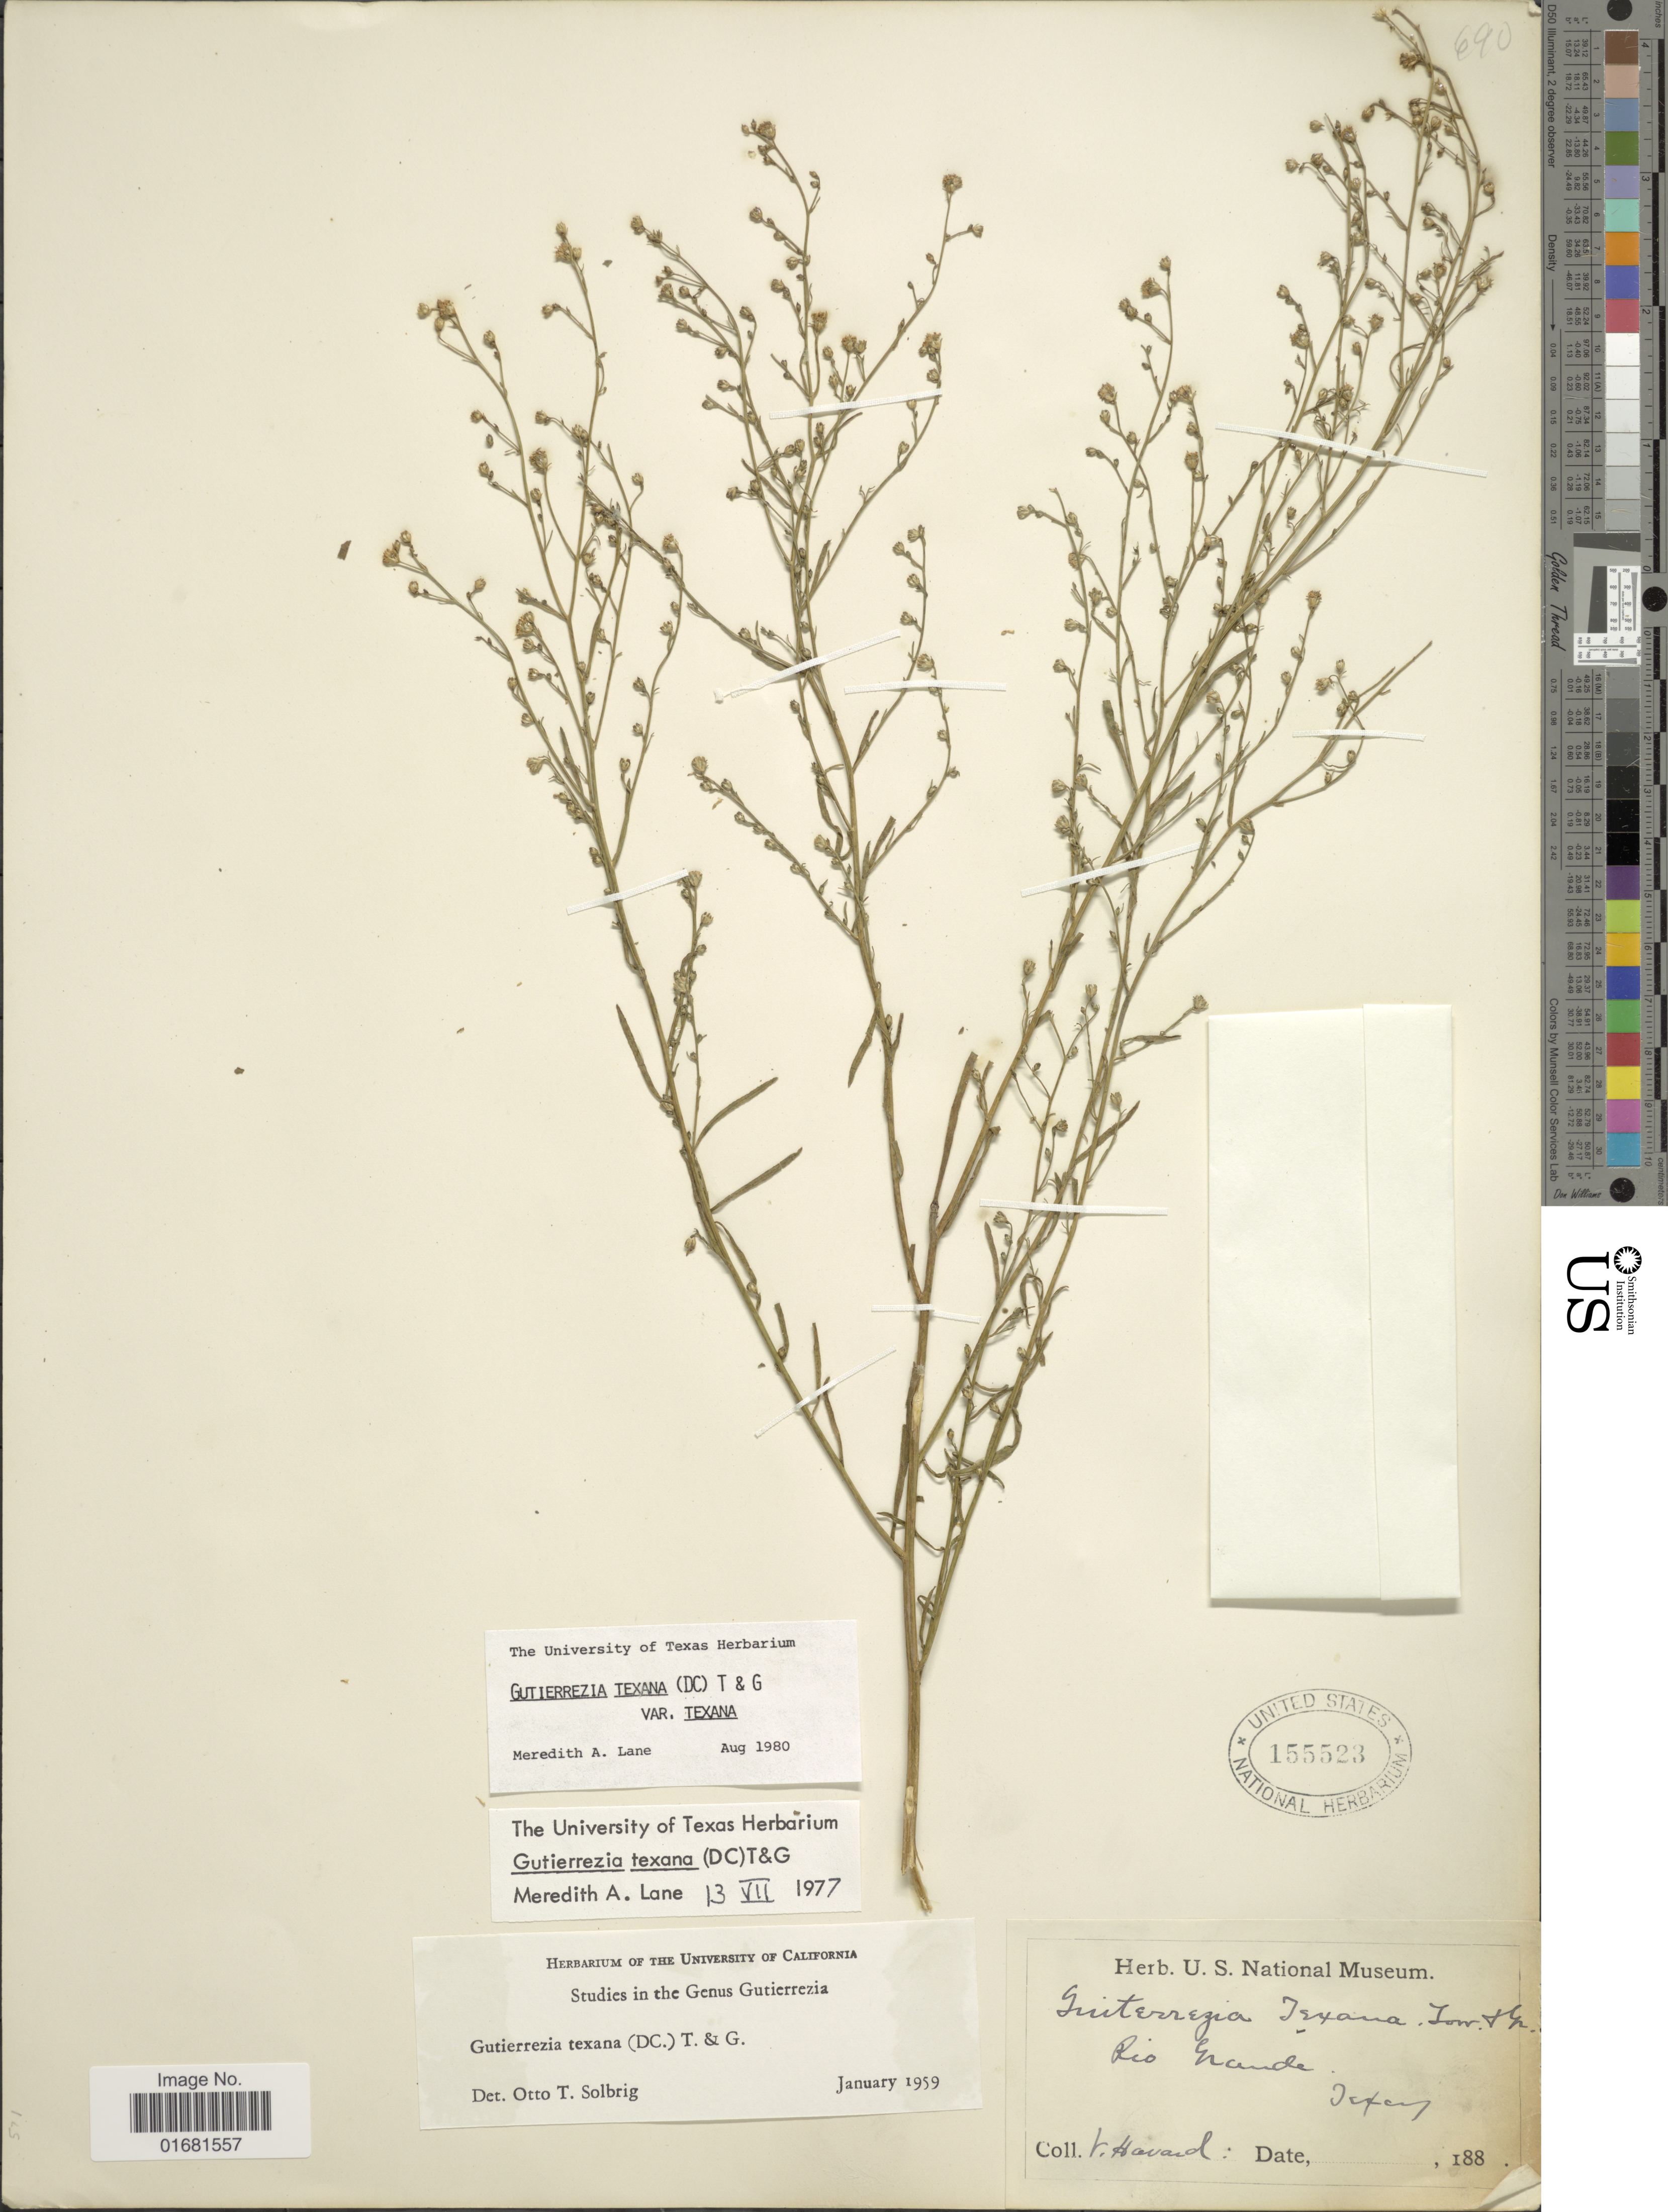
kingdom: Plantae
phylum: Tracheophyta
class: Magnoliopsida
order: Asterales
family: Asteraceae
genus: Gutierrezia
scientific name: Gutierrezia texana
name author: (DC.) Torr. & A. Gray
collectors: V. Havard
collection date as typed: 188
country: United States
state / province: Texas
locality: Rio Grande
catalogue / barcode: US 155523